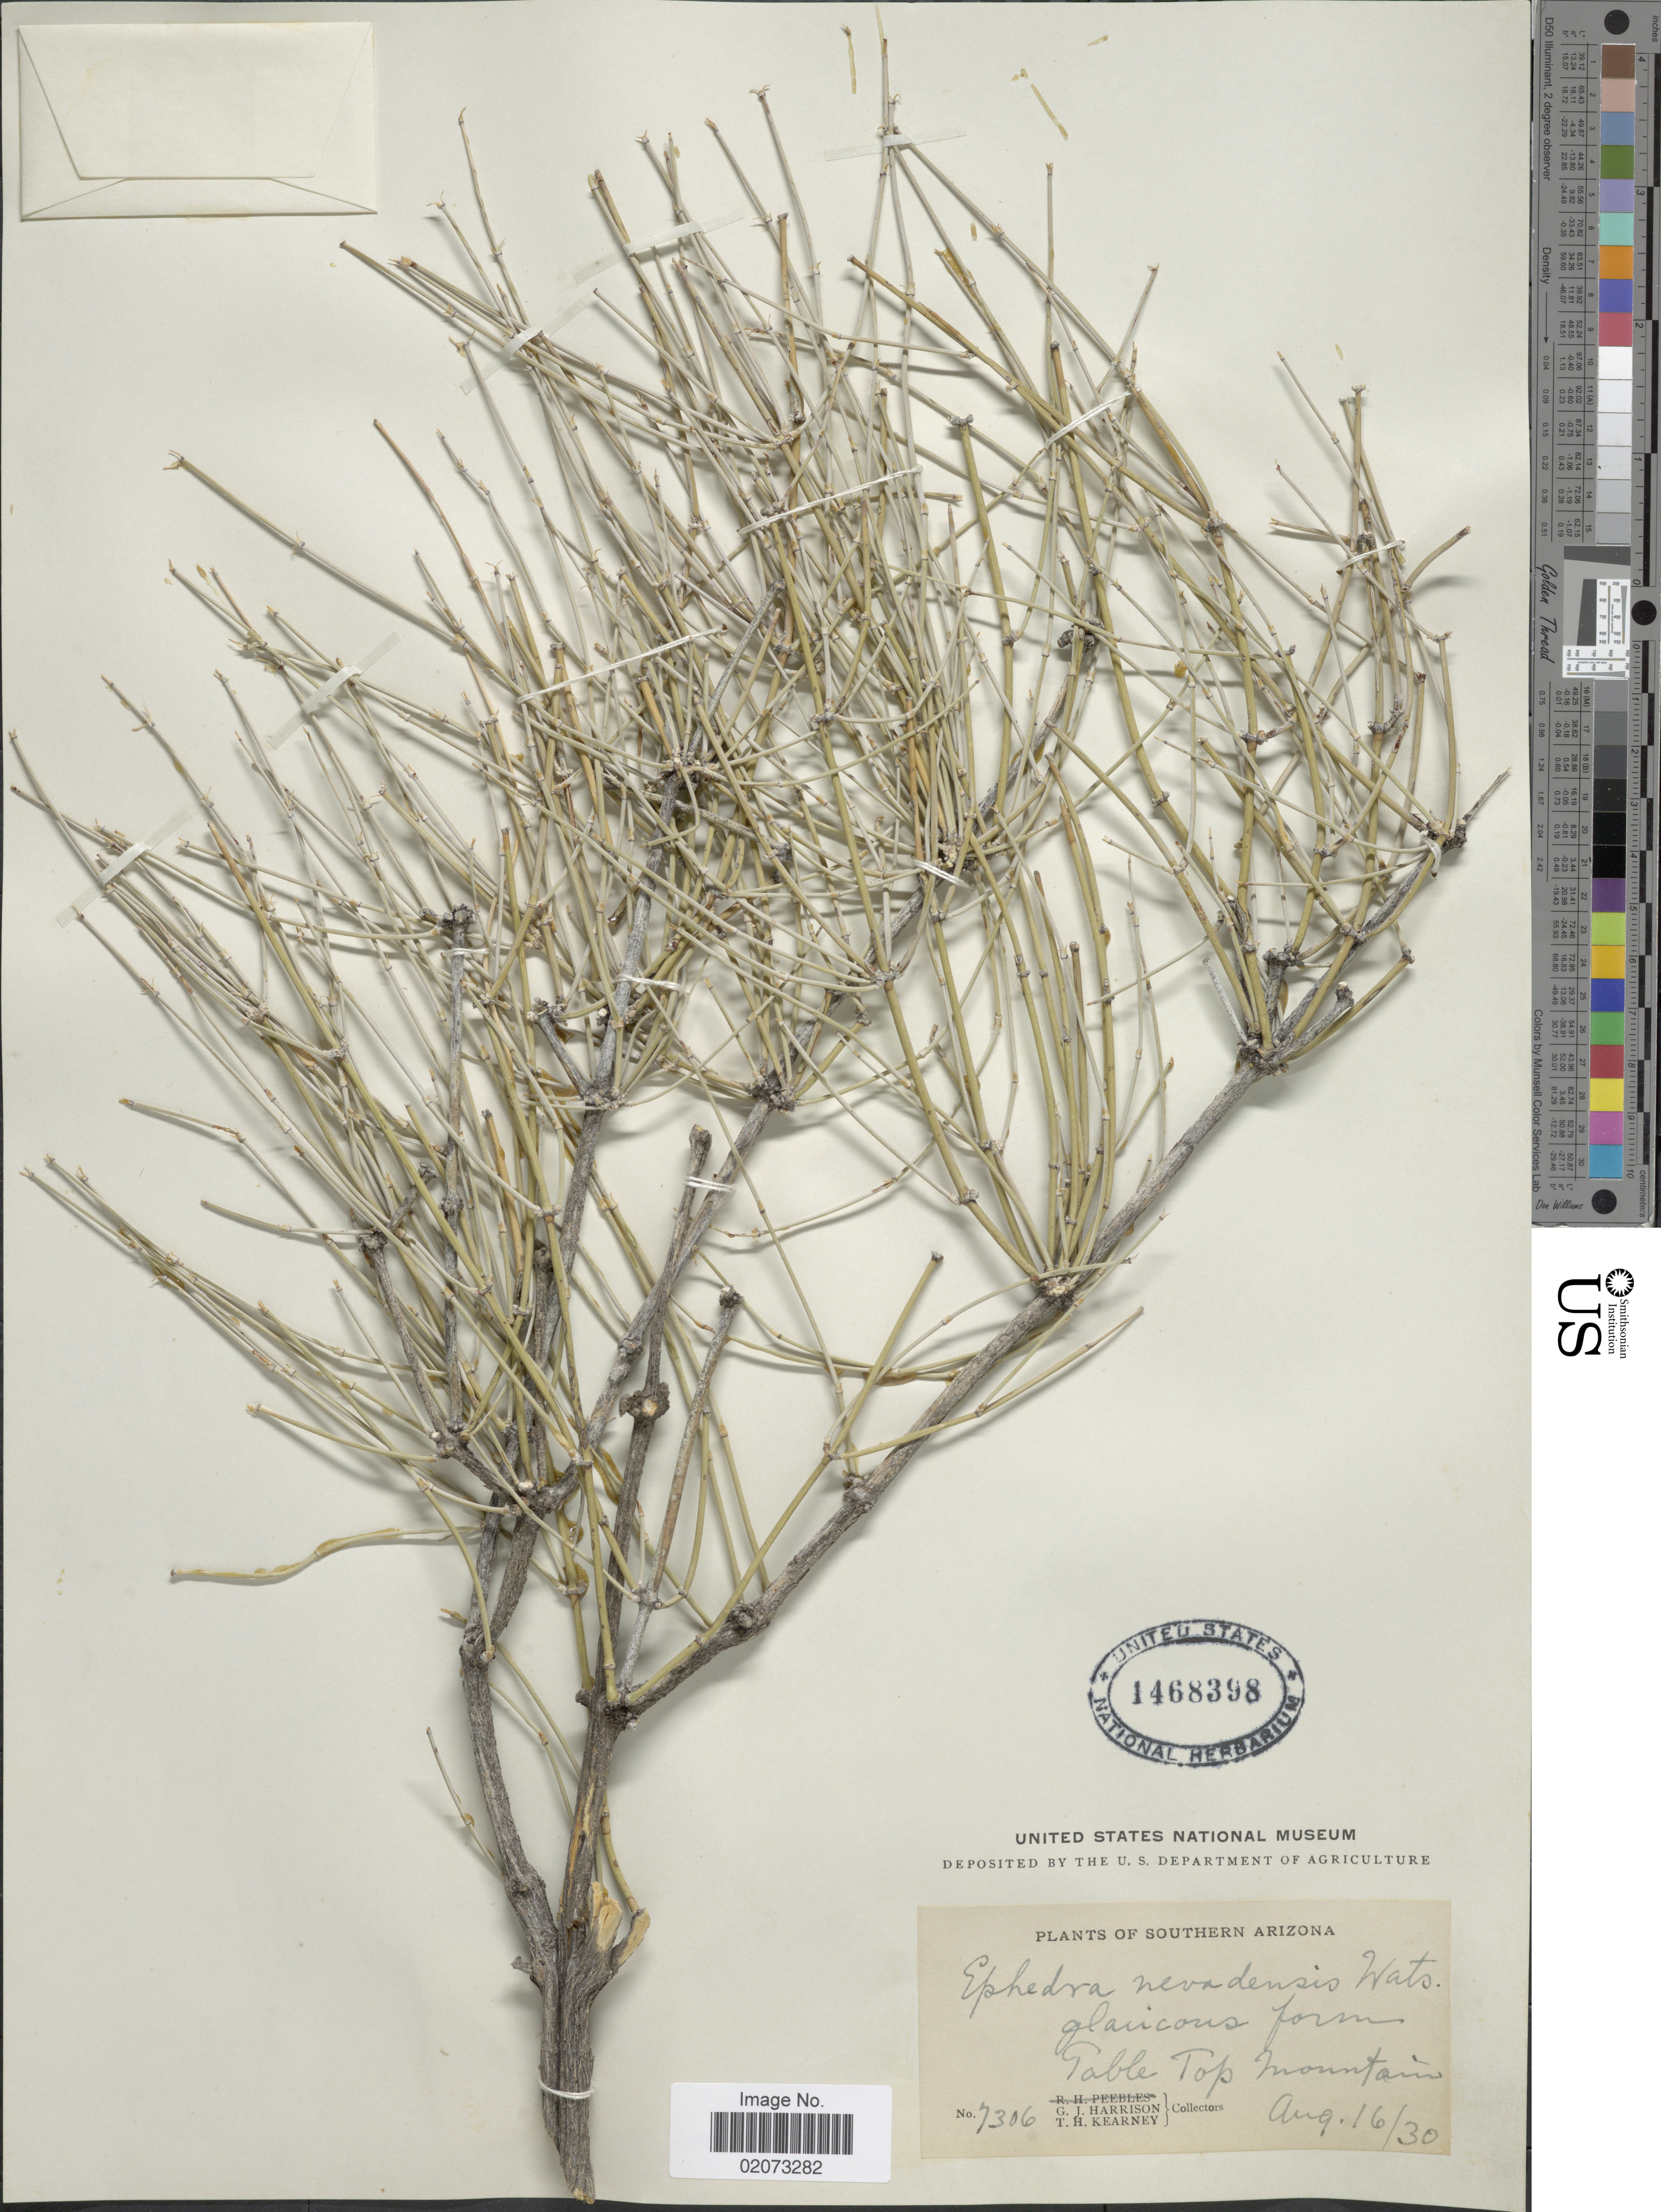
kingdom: Plantae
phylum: Tracheophyta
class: Gnetopsida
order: Ephedrales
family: Ephedraceae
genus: Ephedra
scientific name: Ephedra nevadensis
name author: S. Watson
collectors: G. J. Harrison & T. H. Kearney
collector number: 7306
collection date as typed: Transcribed d/m/y: 16/8/30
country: United States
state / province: Arizona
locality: Southern Arizona. Table Top Mountain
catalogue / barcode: US 1468398